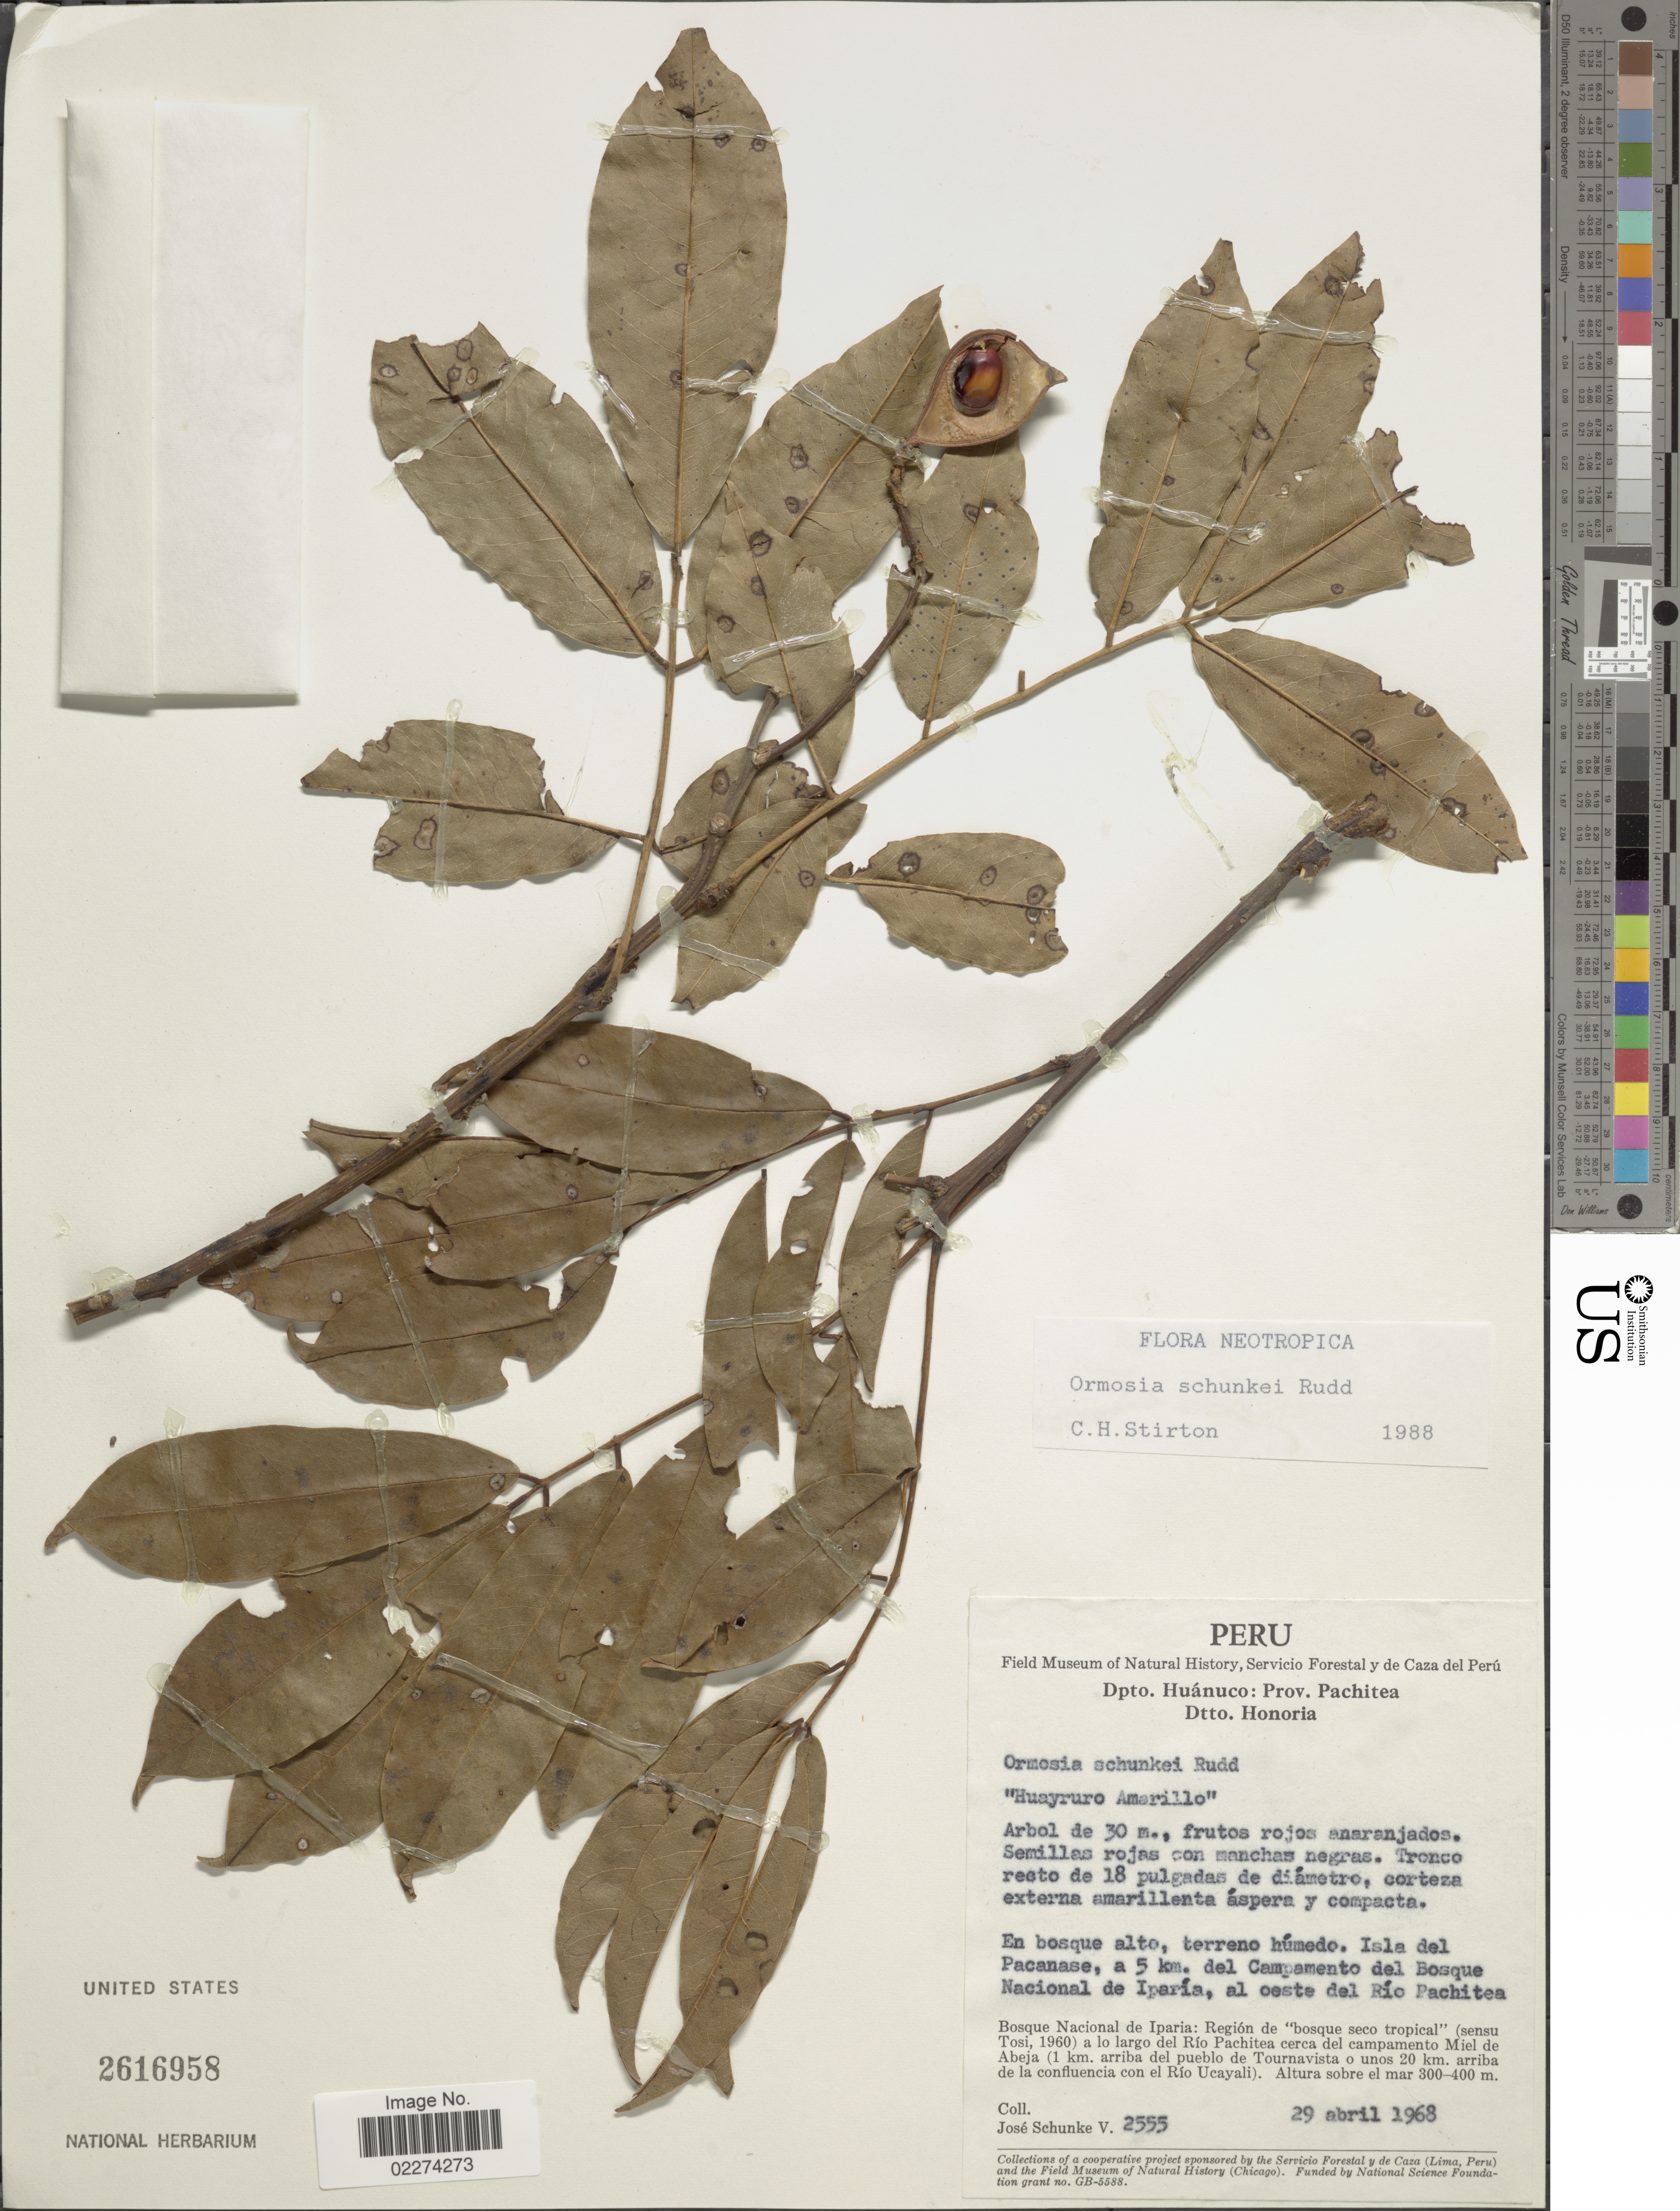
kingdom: Plantae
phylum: Tracheophyta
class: Magnoliopsida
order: Fabales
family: Fabaceae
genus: Ormosia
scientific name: Ormosia schunkei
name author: Rudd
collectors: J. Schunke Vigo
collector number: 2555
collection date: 1968-04-29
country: Peru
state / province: Huánuco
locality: Dpto. Huanuco: Prov. Pachitea, Dtto. Honoria, Isla del Pacanase, 5 km del Campamento del Bosque Nacional de Iparaia, al oeste del Rio Pachitea, Bosque Nacional de Iparia: Region de bosque seco tropical (sensu Tosi 1960) a lo largo del Rio Pachitea cerca del campamento Miel de Abeja (1 km arriba del pueblo de Tournavista o unos 20 km. arriba de la confluencia con el Ucayali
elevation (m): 300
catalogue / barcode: US 2616958